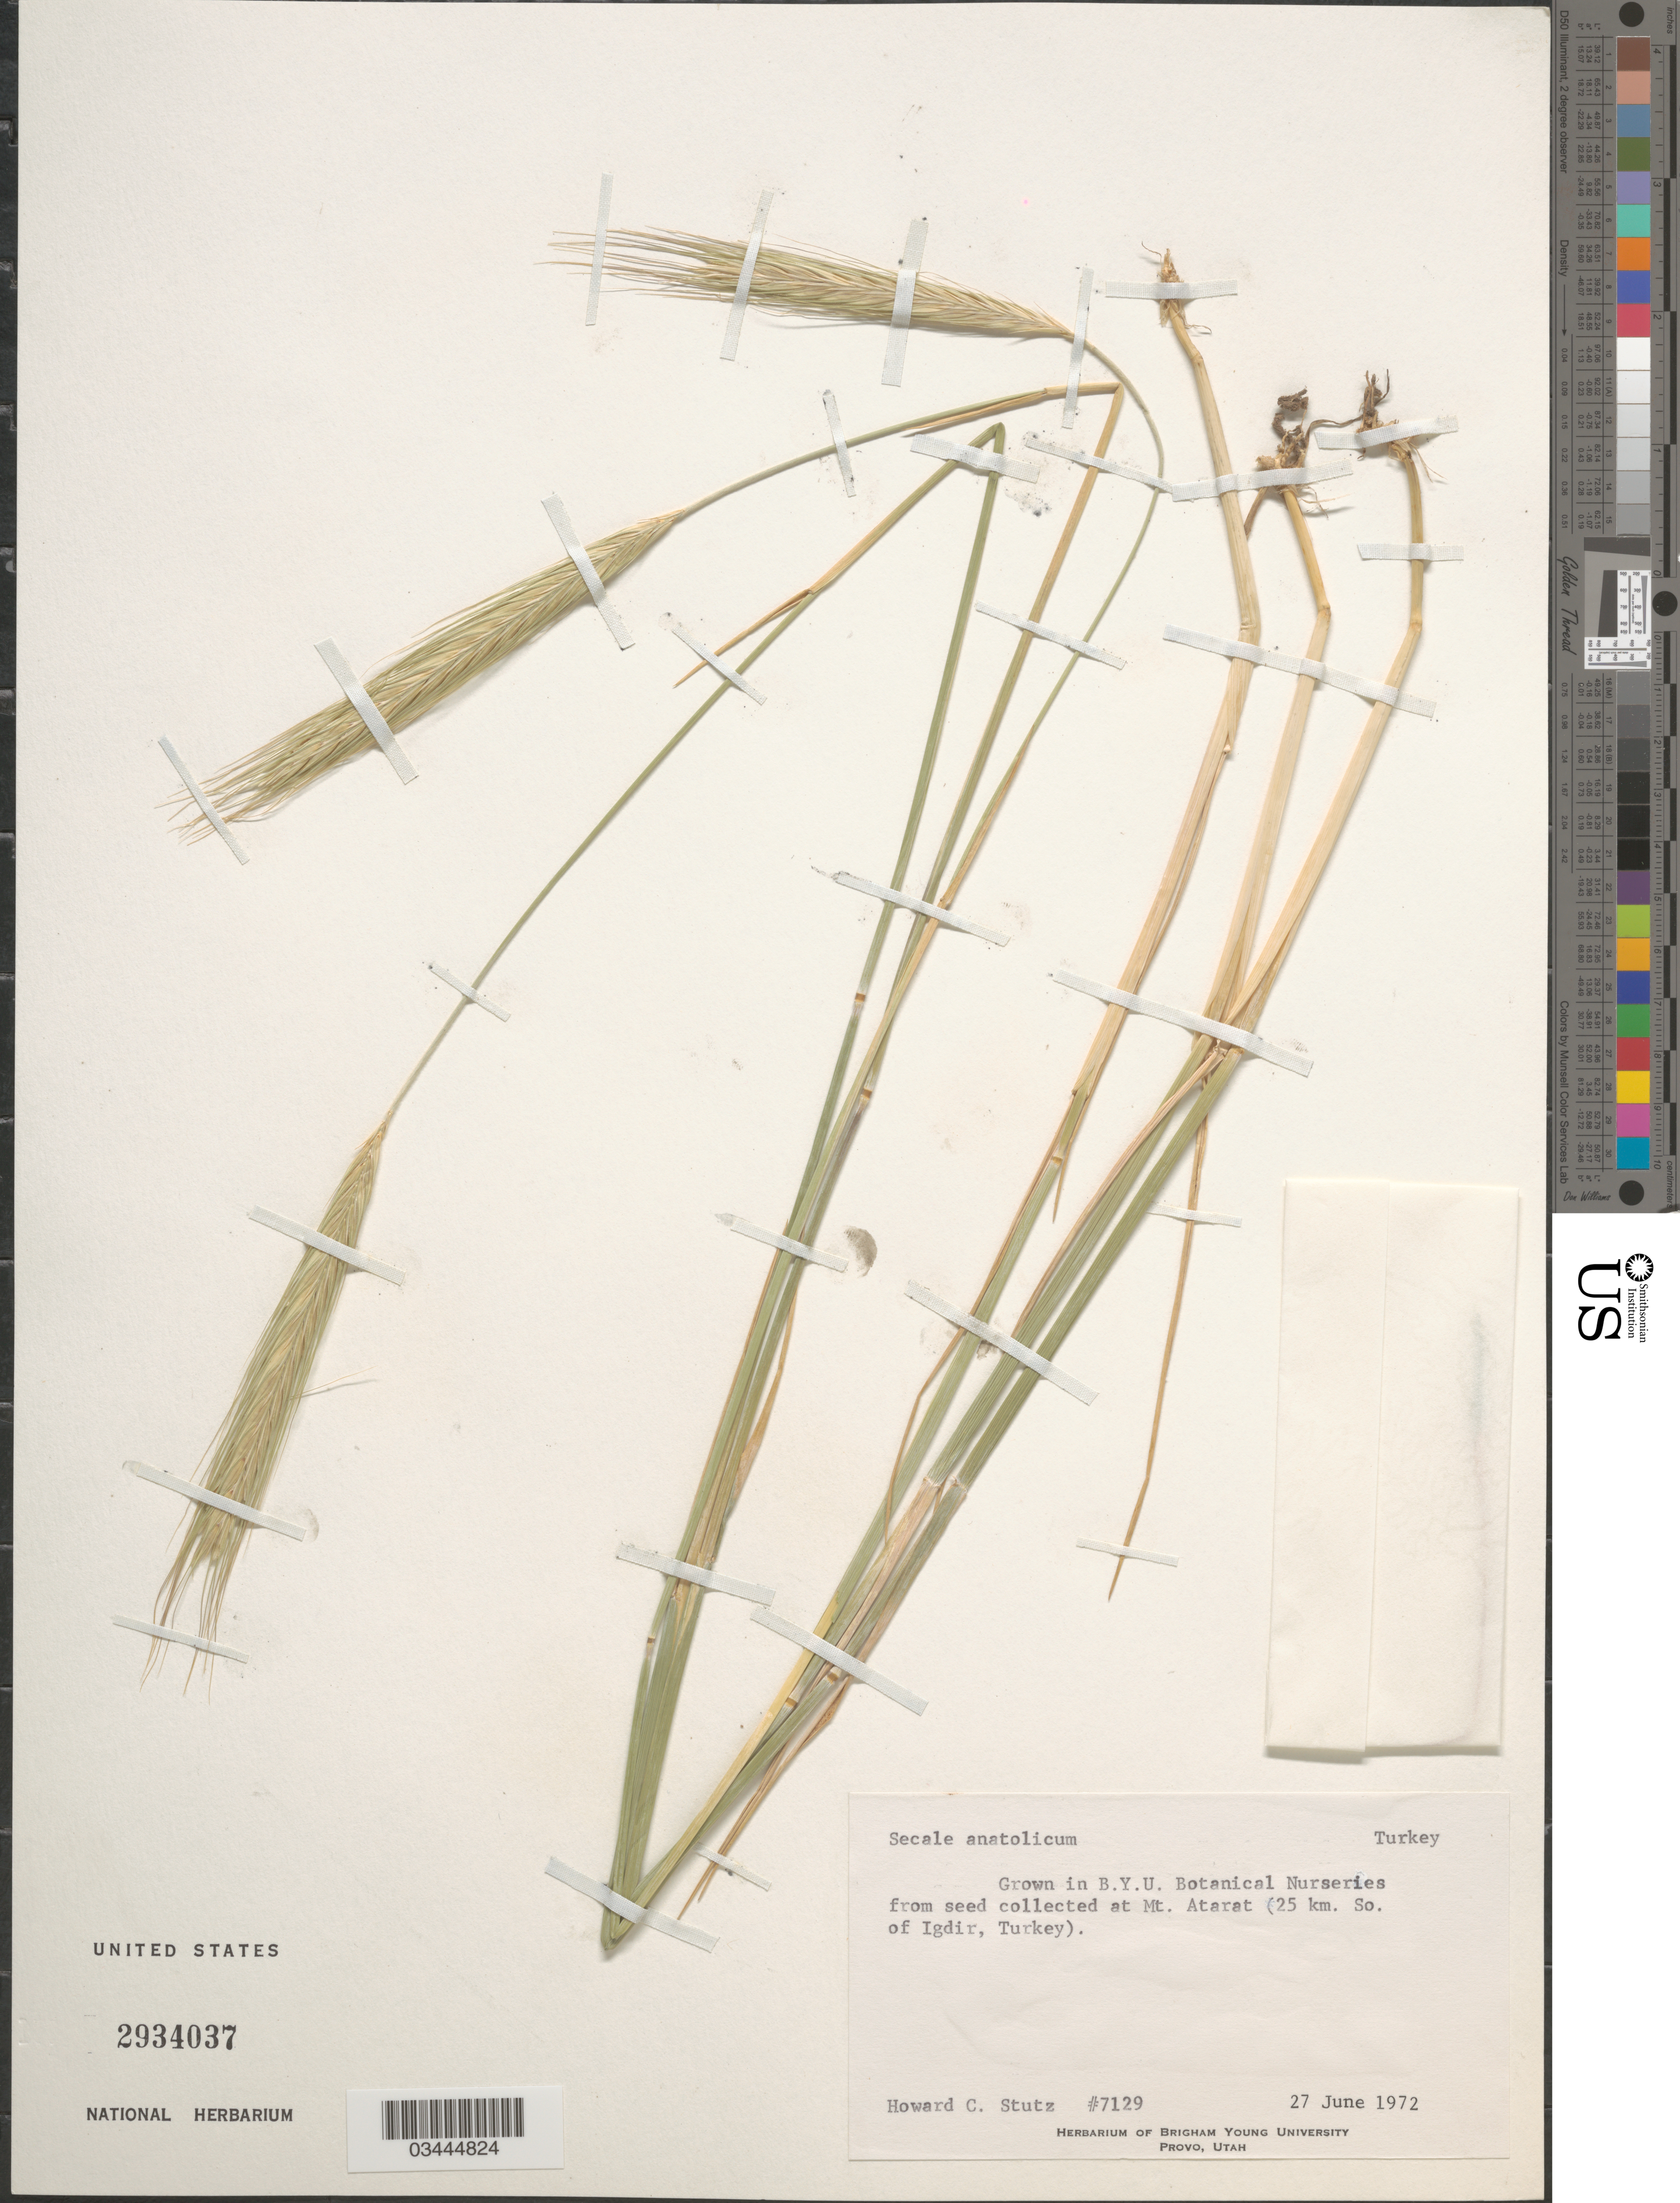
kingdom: Plantae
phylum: Tracheophyta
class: Liliopsida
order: Poales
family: Poaceae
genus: Secale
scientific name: Secale anatolicum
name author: Boiss.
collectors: H. Stutz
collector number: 7129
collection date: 1972-06-27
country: United States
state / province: Utah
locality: In B.Y.U. Botanical Nurseries.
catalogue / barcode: US 2934037